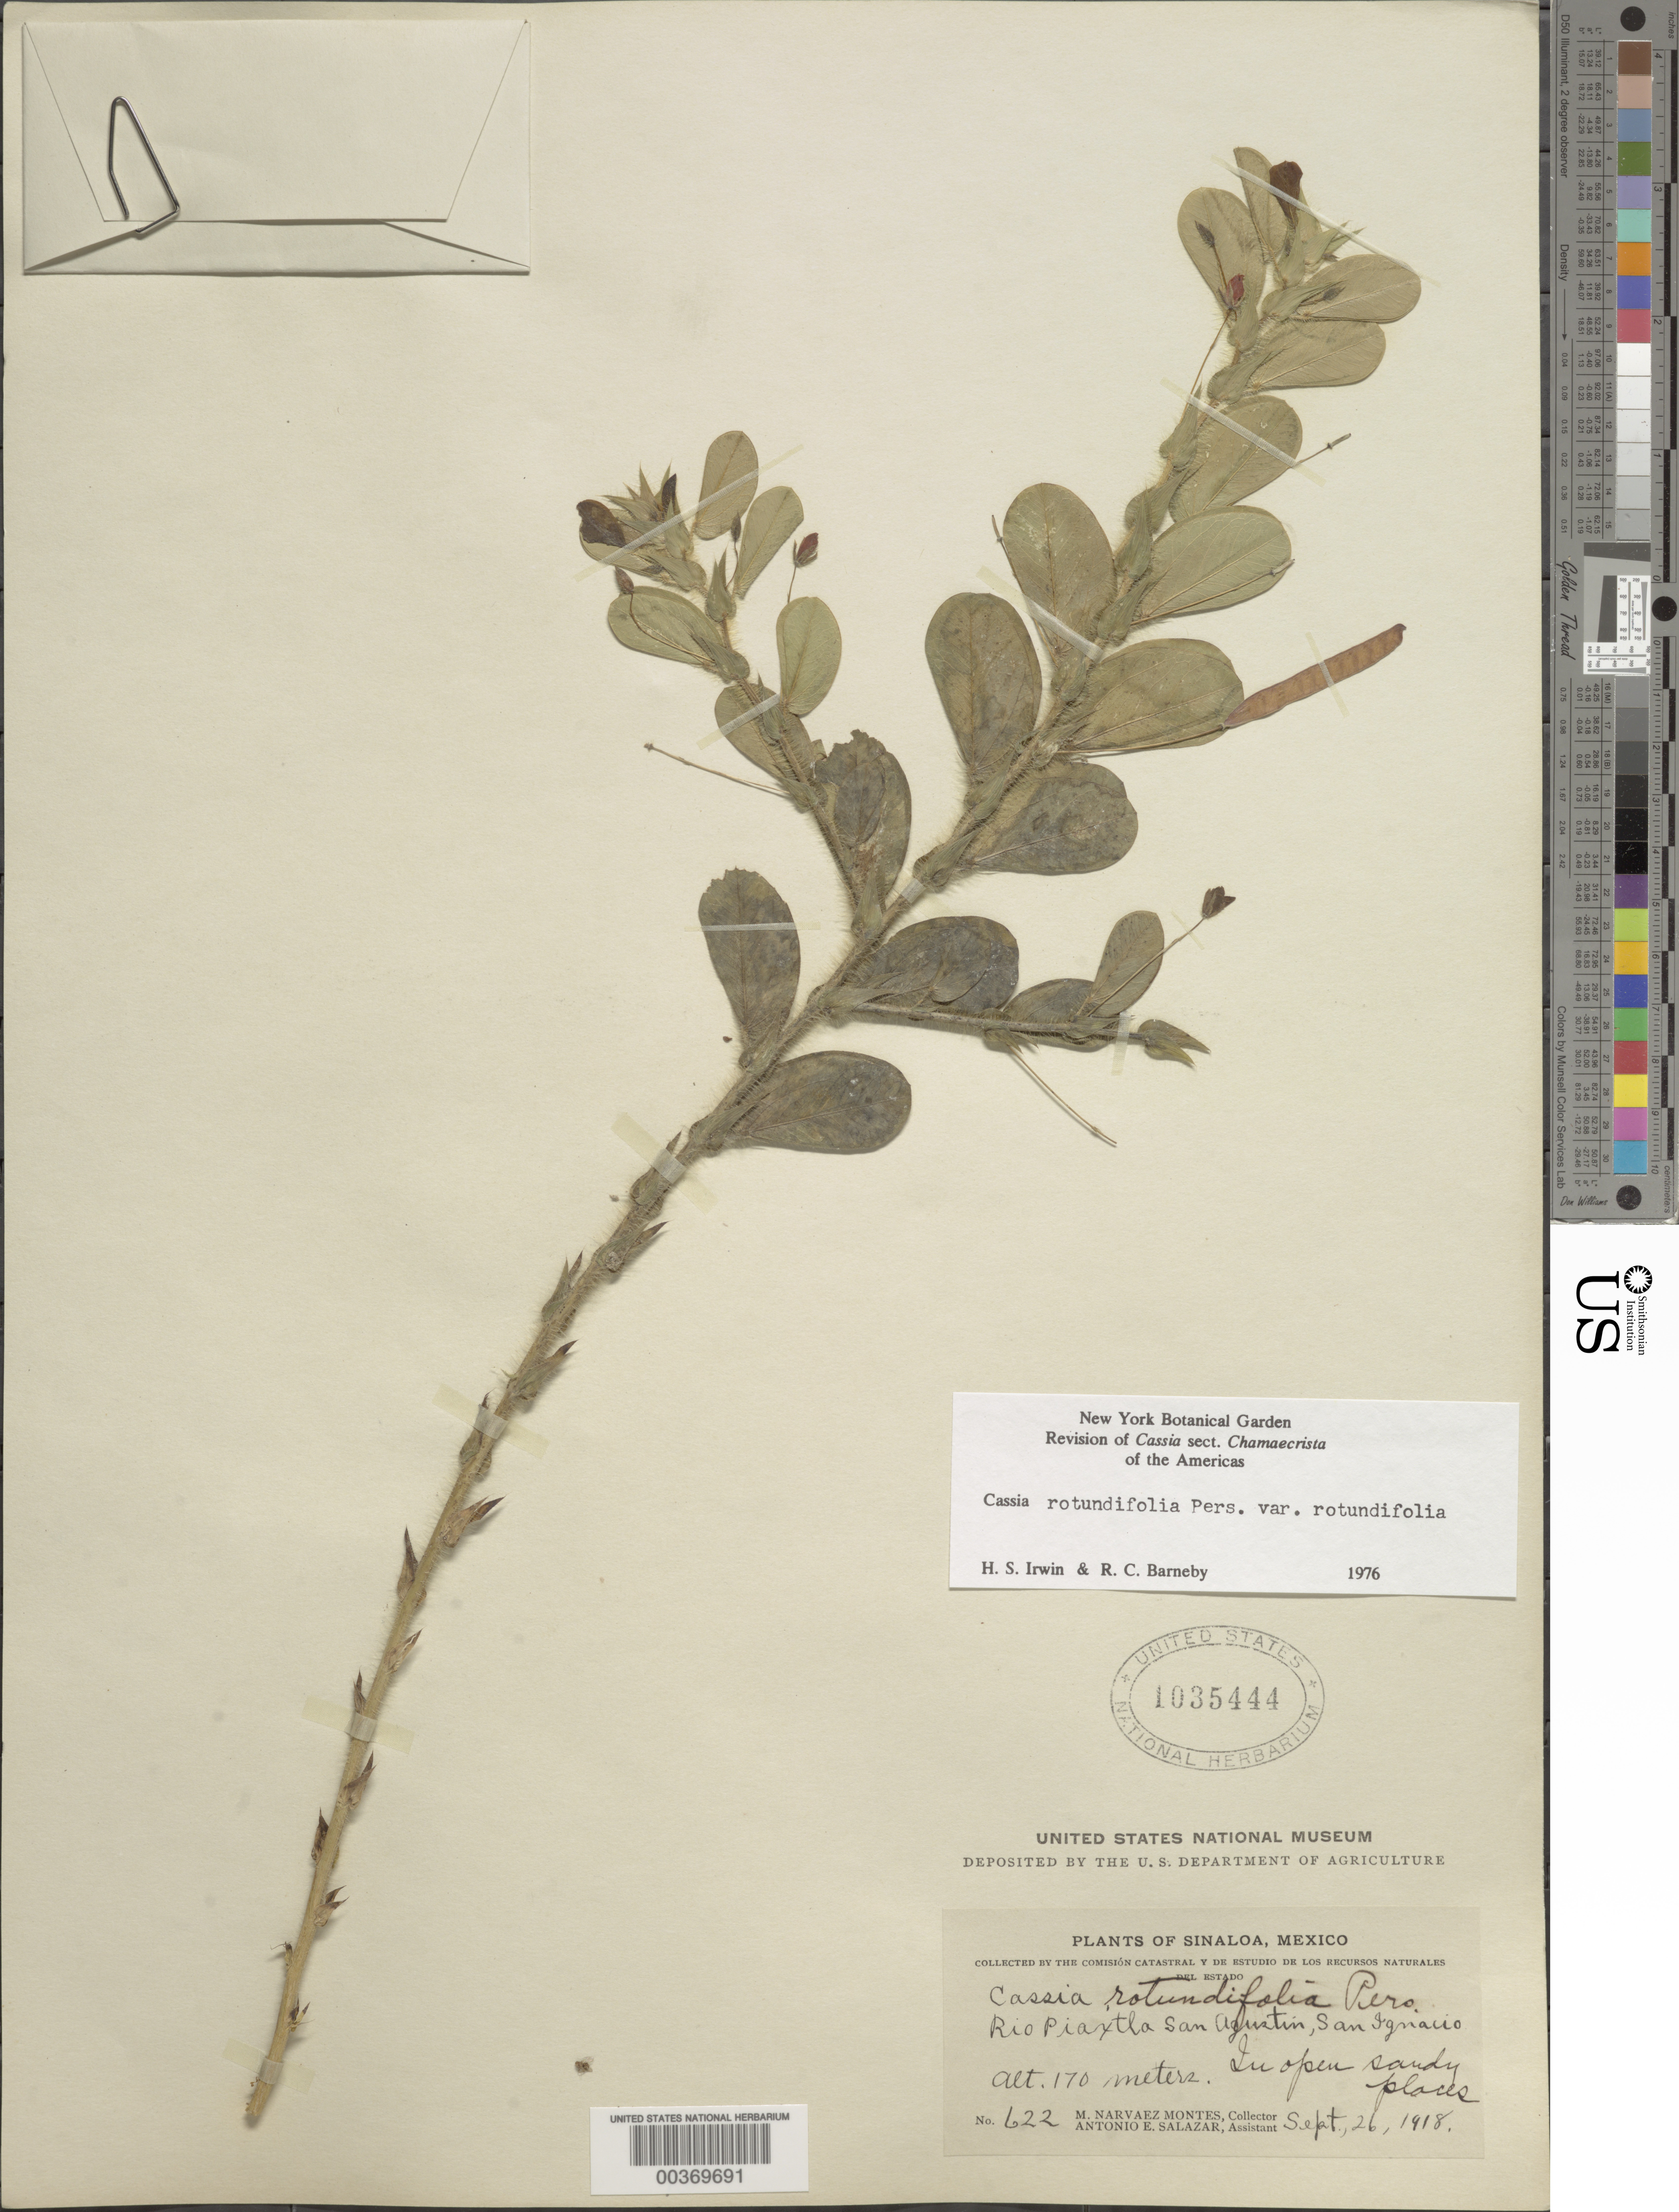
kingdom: Plantae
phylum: Tracheophyta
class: Magnoliopsida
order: Fabales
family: Fabaceae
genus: Chamaecrista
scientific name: Chamaecrista rotundifolia var. rotundifolia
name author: (Pers.) Greene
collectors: M. Montes & A. E. Salazar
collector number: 622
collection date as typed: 26 Sep 1918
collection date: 1918-09-26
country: Mexico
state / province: Sinaloa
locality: Rio piaxtla san agustin, San Ignacio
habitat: In open sandy places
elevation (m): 170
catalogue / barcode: US 1035444